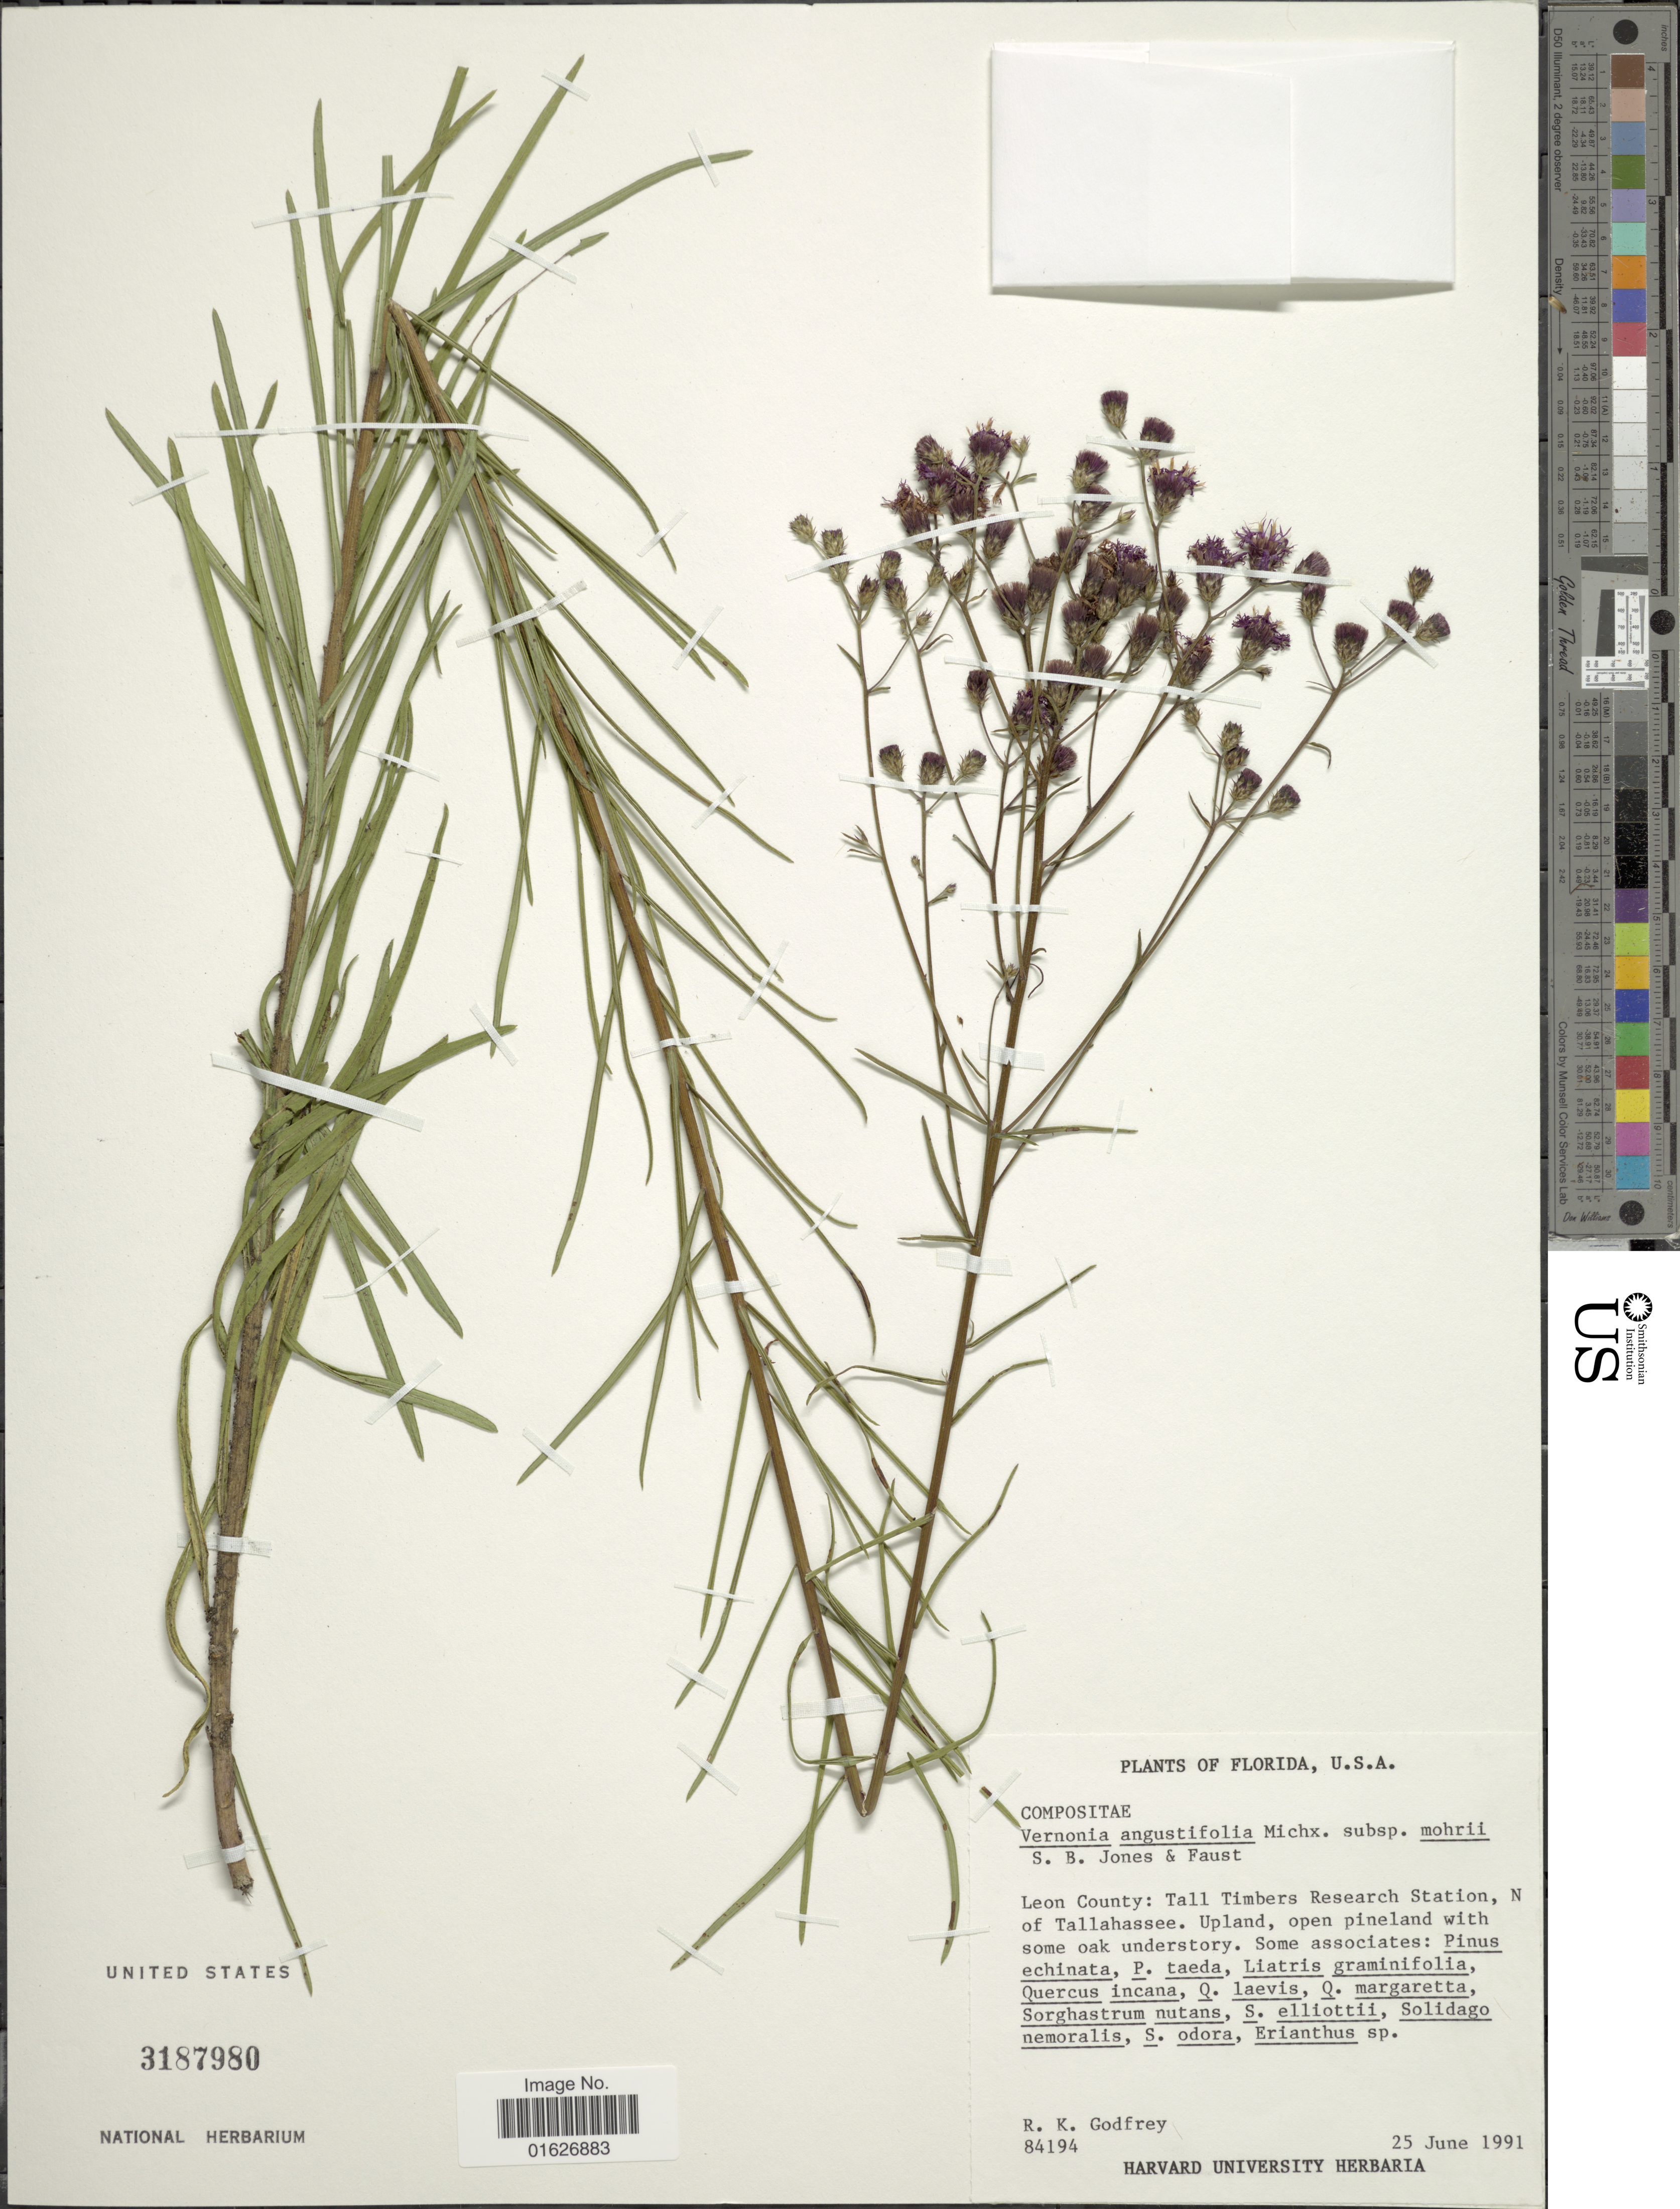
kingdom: Plantae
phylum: Tracheophyta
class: Magnoliopsida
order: Asterales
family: Asteraceae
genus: Vernonia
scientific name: Vernonia angustifolia var. mohrii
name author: S.B. Jones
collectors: R. K. Godfrey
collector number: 84194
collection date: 1991-06-25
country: United States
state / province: Florida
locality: Leon County: Tall Timbers Research Station, N of Tallahassee, upland.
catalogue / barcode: US 3187980